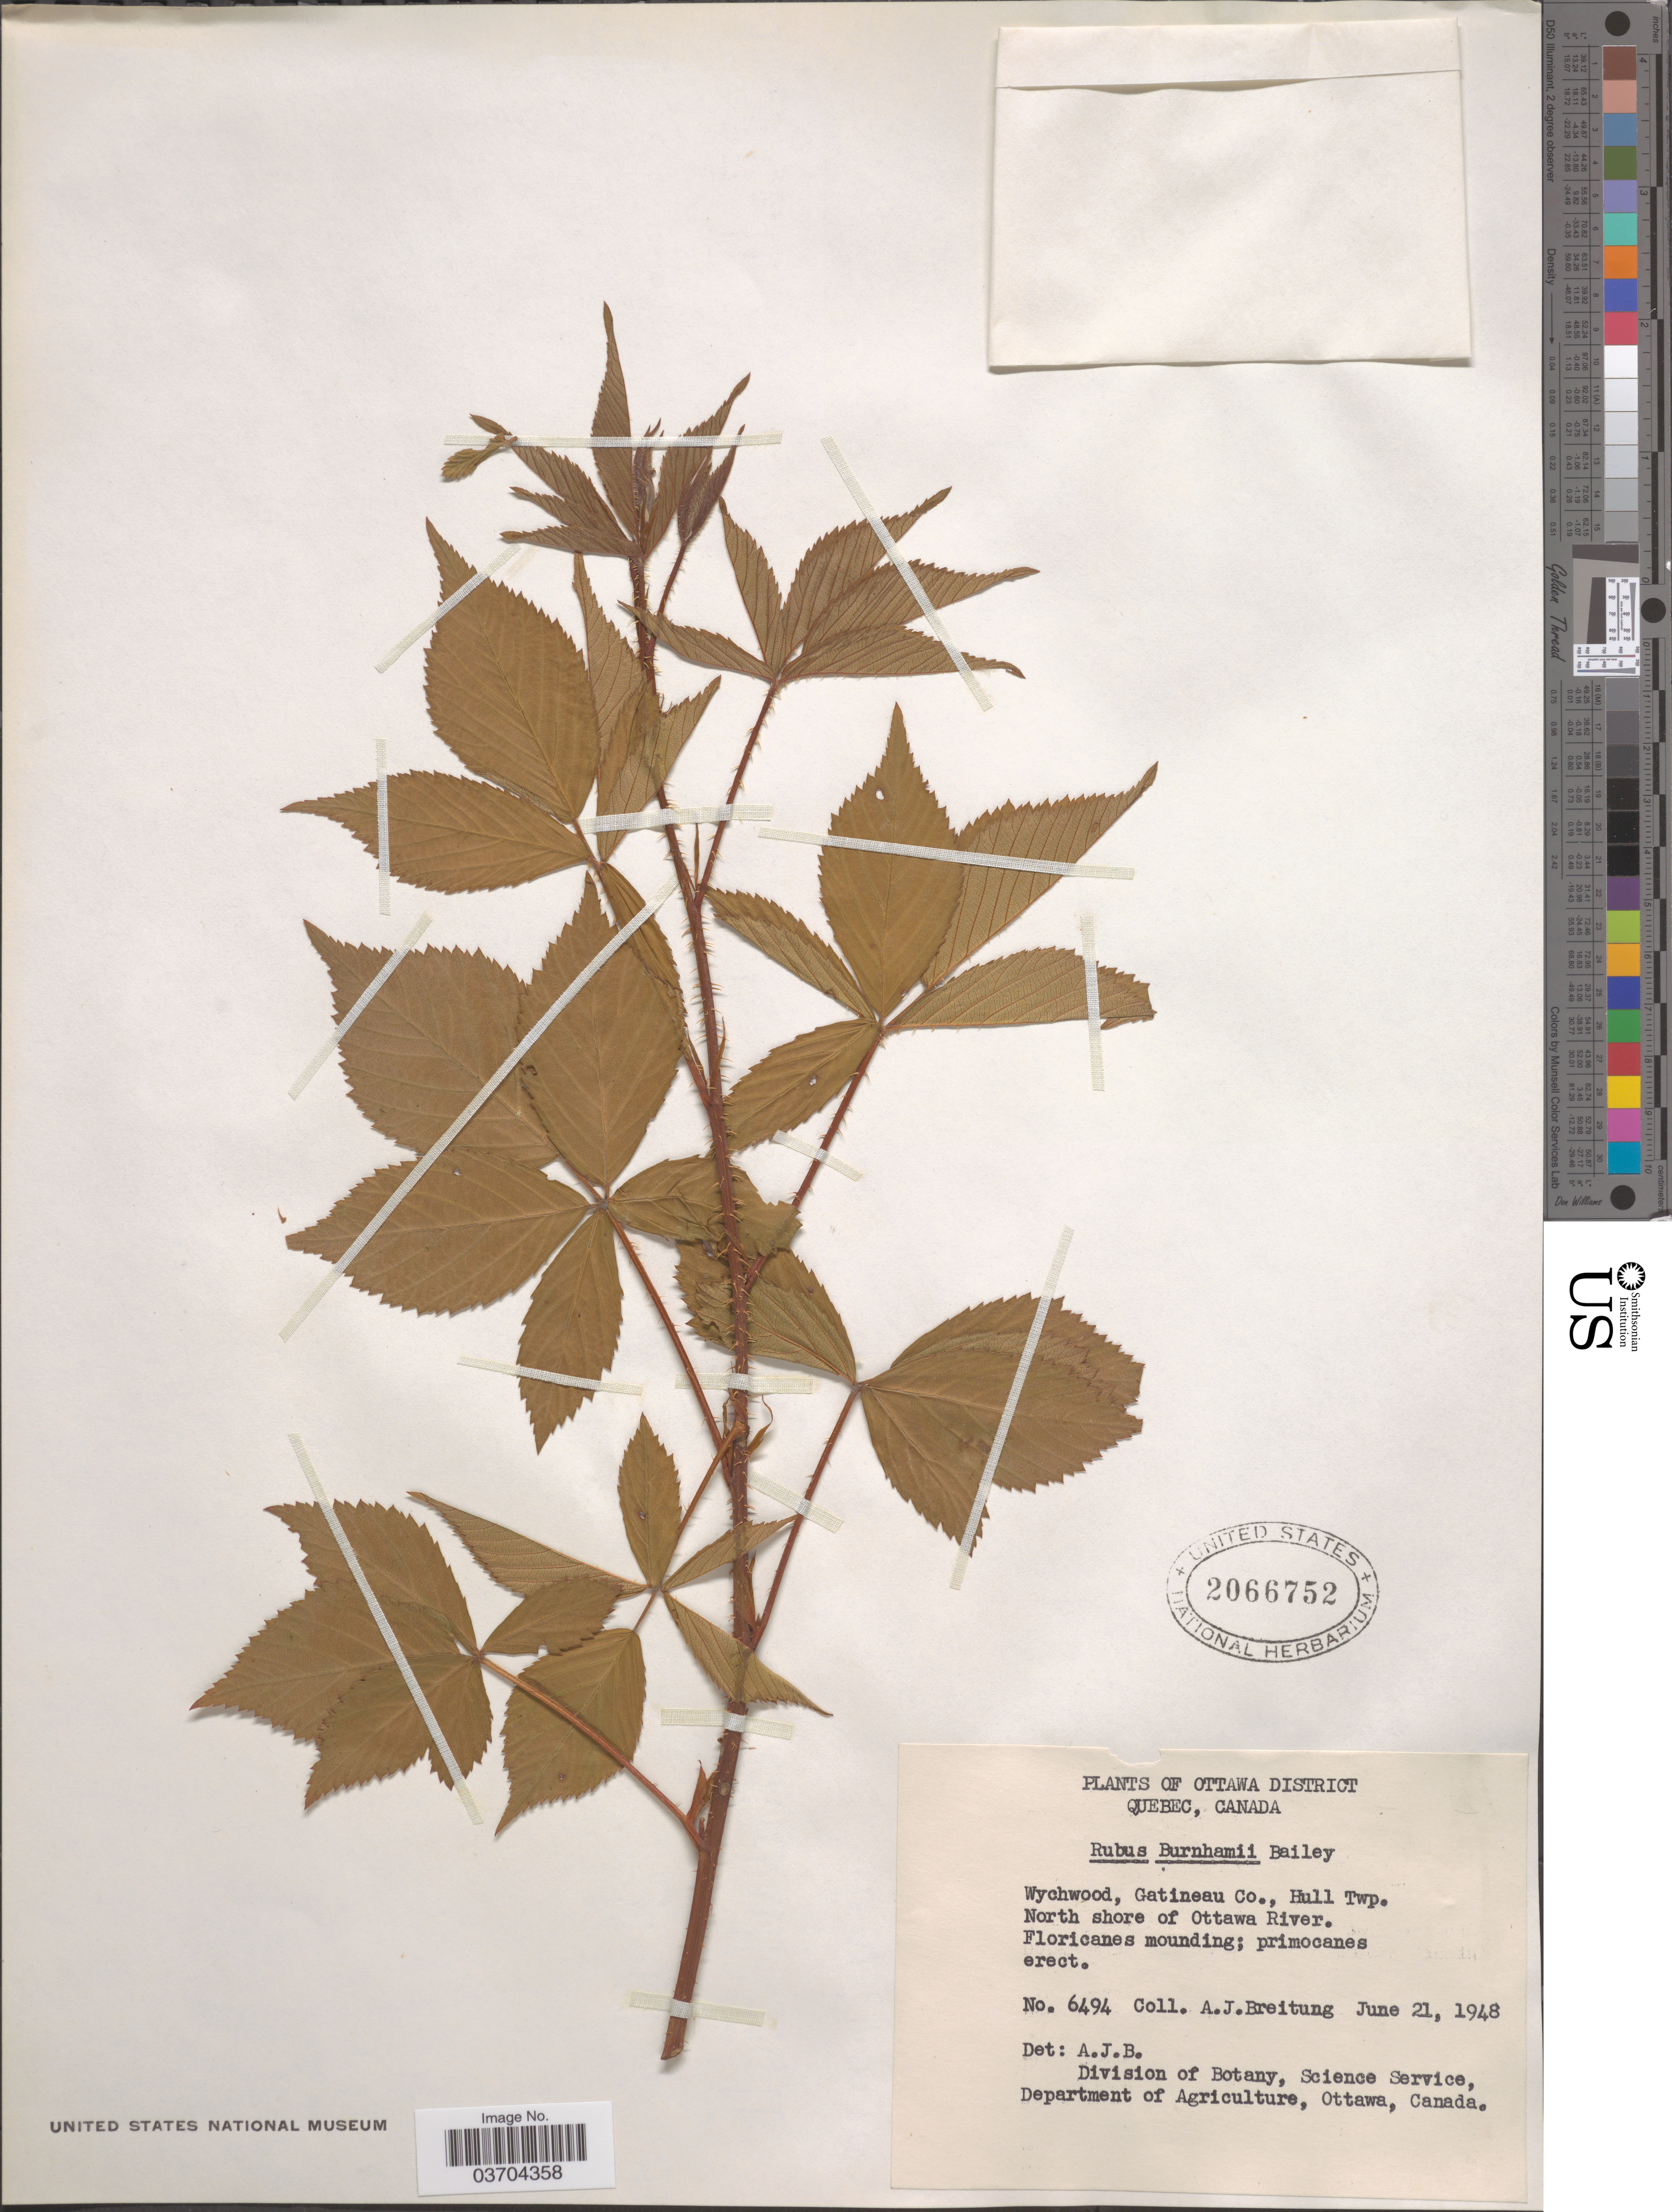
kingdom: Plantae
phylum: Tracheophyta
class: Magnoliopsida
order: Rosales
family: Rosaceae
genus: Rubus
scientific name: Rubus burnhamii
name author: L.H. Bailey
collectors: A. Breitung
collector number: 6494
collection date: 1948-06-21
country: Canada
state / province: Quebec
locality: Ottawa District. Wychwood, Gatineau Co., Hull Twp. North shore of Ottawa River.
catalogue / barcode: US 2066752